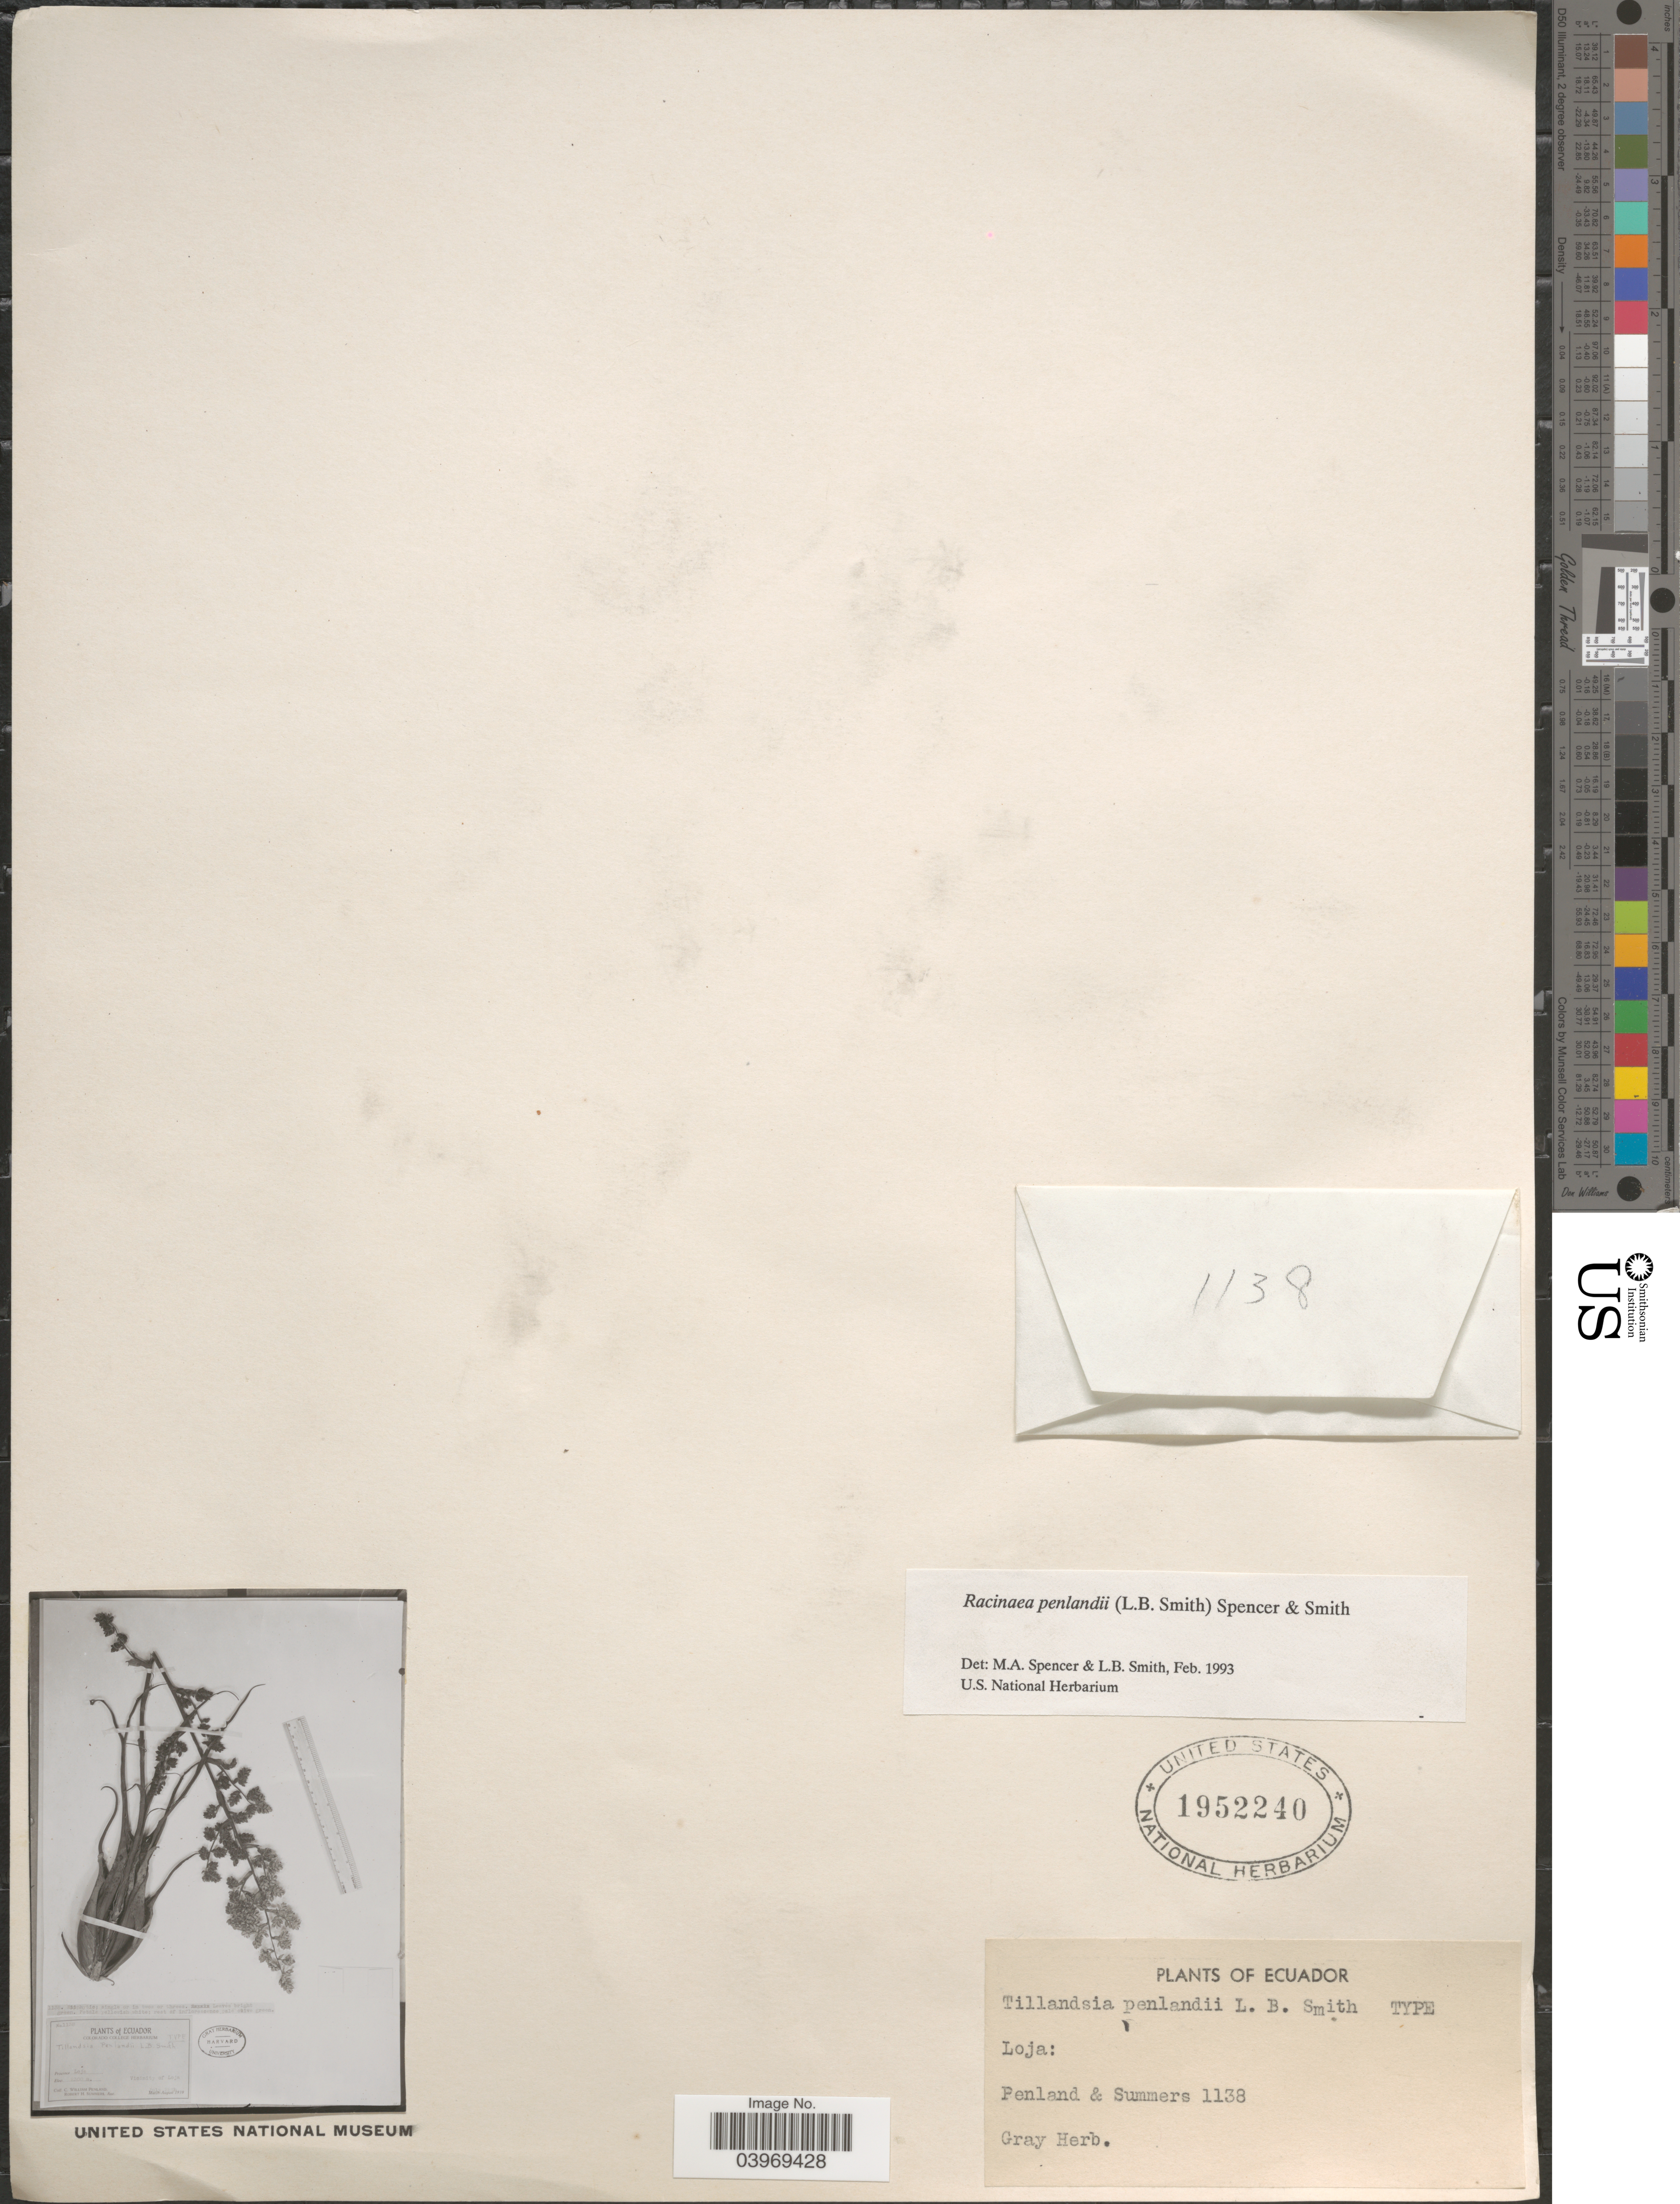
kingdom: Plantae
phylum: Tracheophyta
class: Liliopsida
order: Poales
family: Bromeliaceae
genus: Racinaea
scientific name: Racinaea penlandii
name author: (L.B. Sm.) M.A. Spencer & L.B. Sm.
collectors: C. W. Penland & R. Summers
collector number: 1138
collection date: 1911-03/1911-04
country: Ecuador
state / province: Loja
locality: Vicinity of Loja.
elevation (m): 200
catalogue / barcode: US 1952240